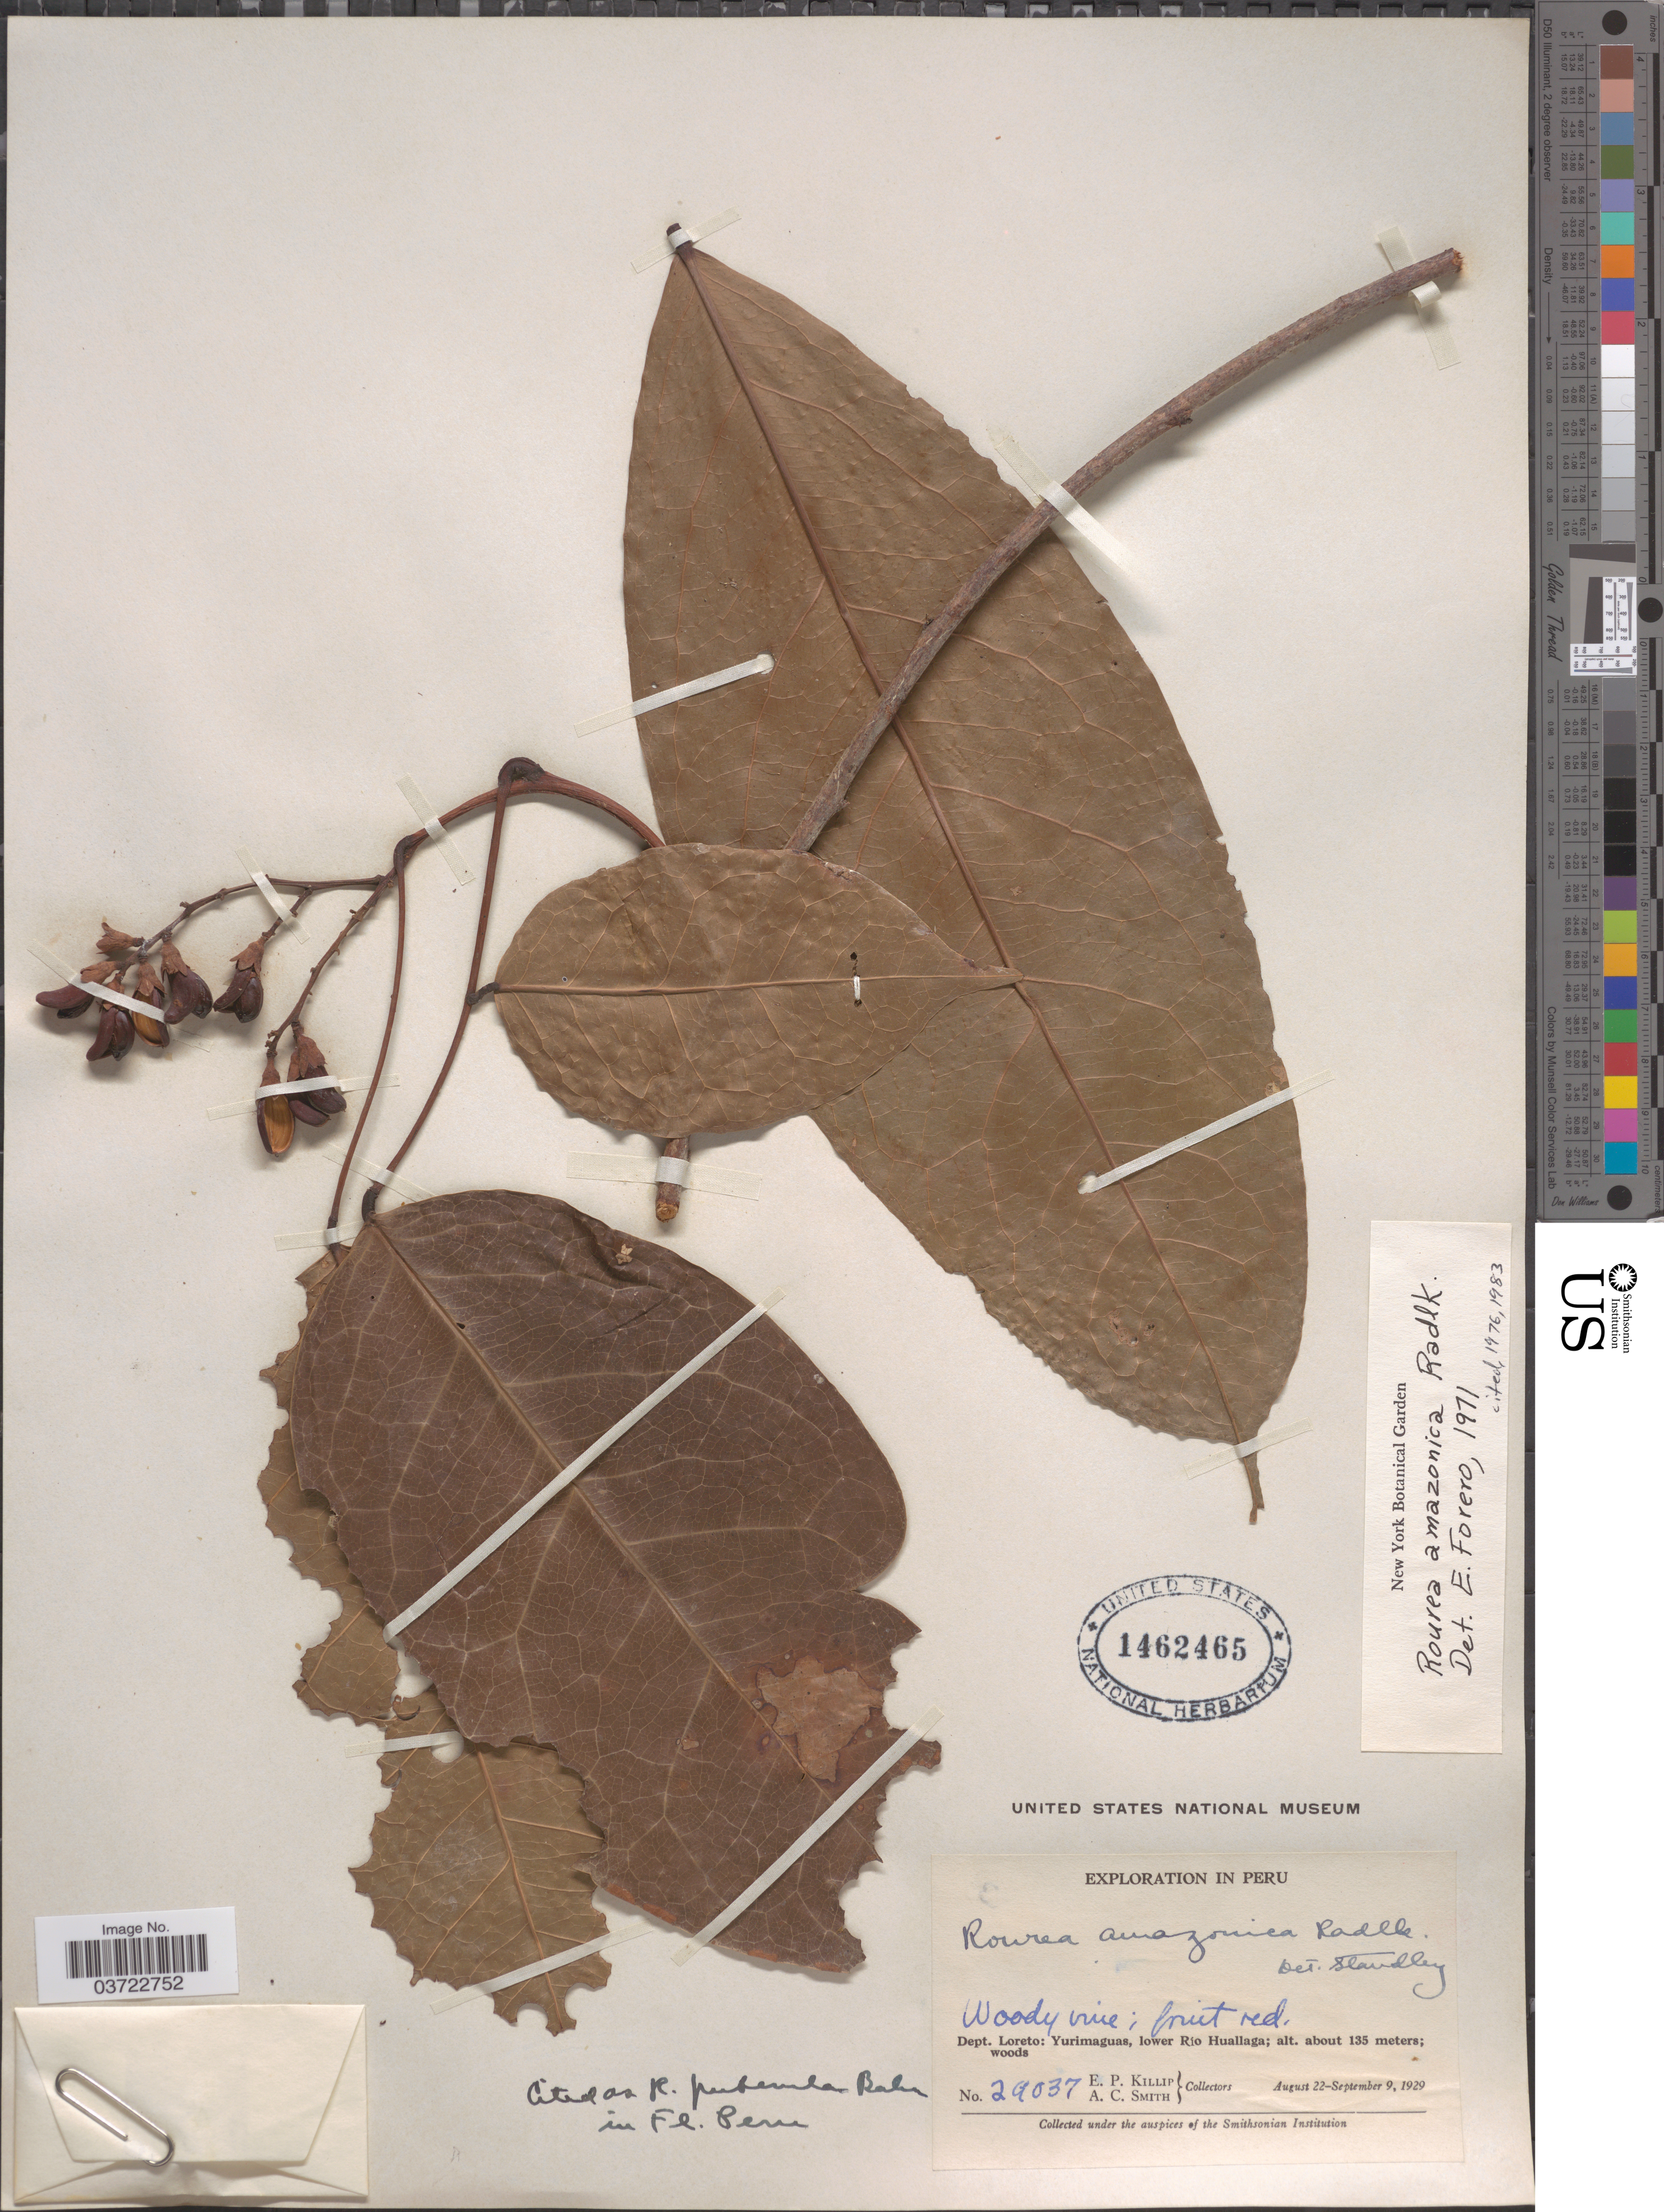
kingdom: Plantae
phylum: Tracheophyta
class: Magnoliopsida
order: Oxalidales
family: Connaraceae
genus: Rourea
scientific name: Rourea amazonica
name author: (Baker) Radlk.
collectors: E. P. Killip & A. C. Smith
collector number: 29037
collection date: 1929-08-22/1929-09-09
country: Peru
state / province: Loreto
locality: Dept. Loreto: Yurimaguas, lower Río Huallaga.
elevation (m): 135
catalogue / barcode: US 1462465